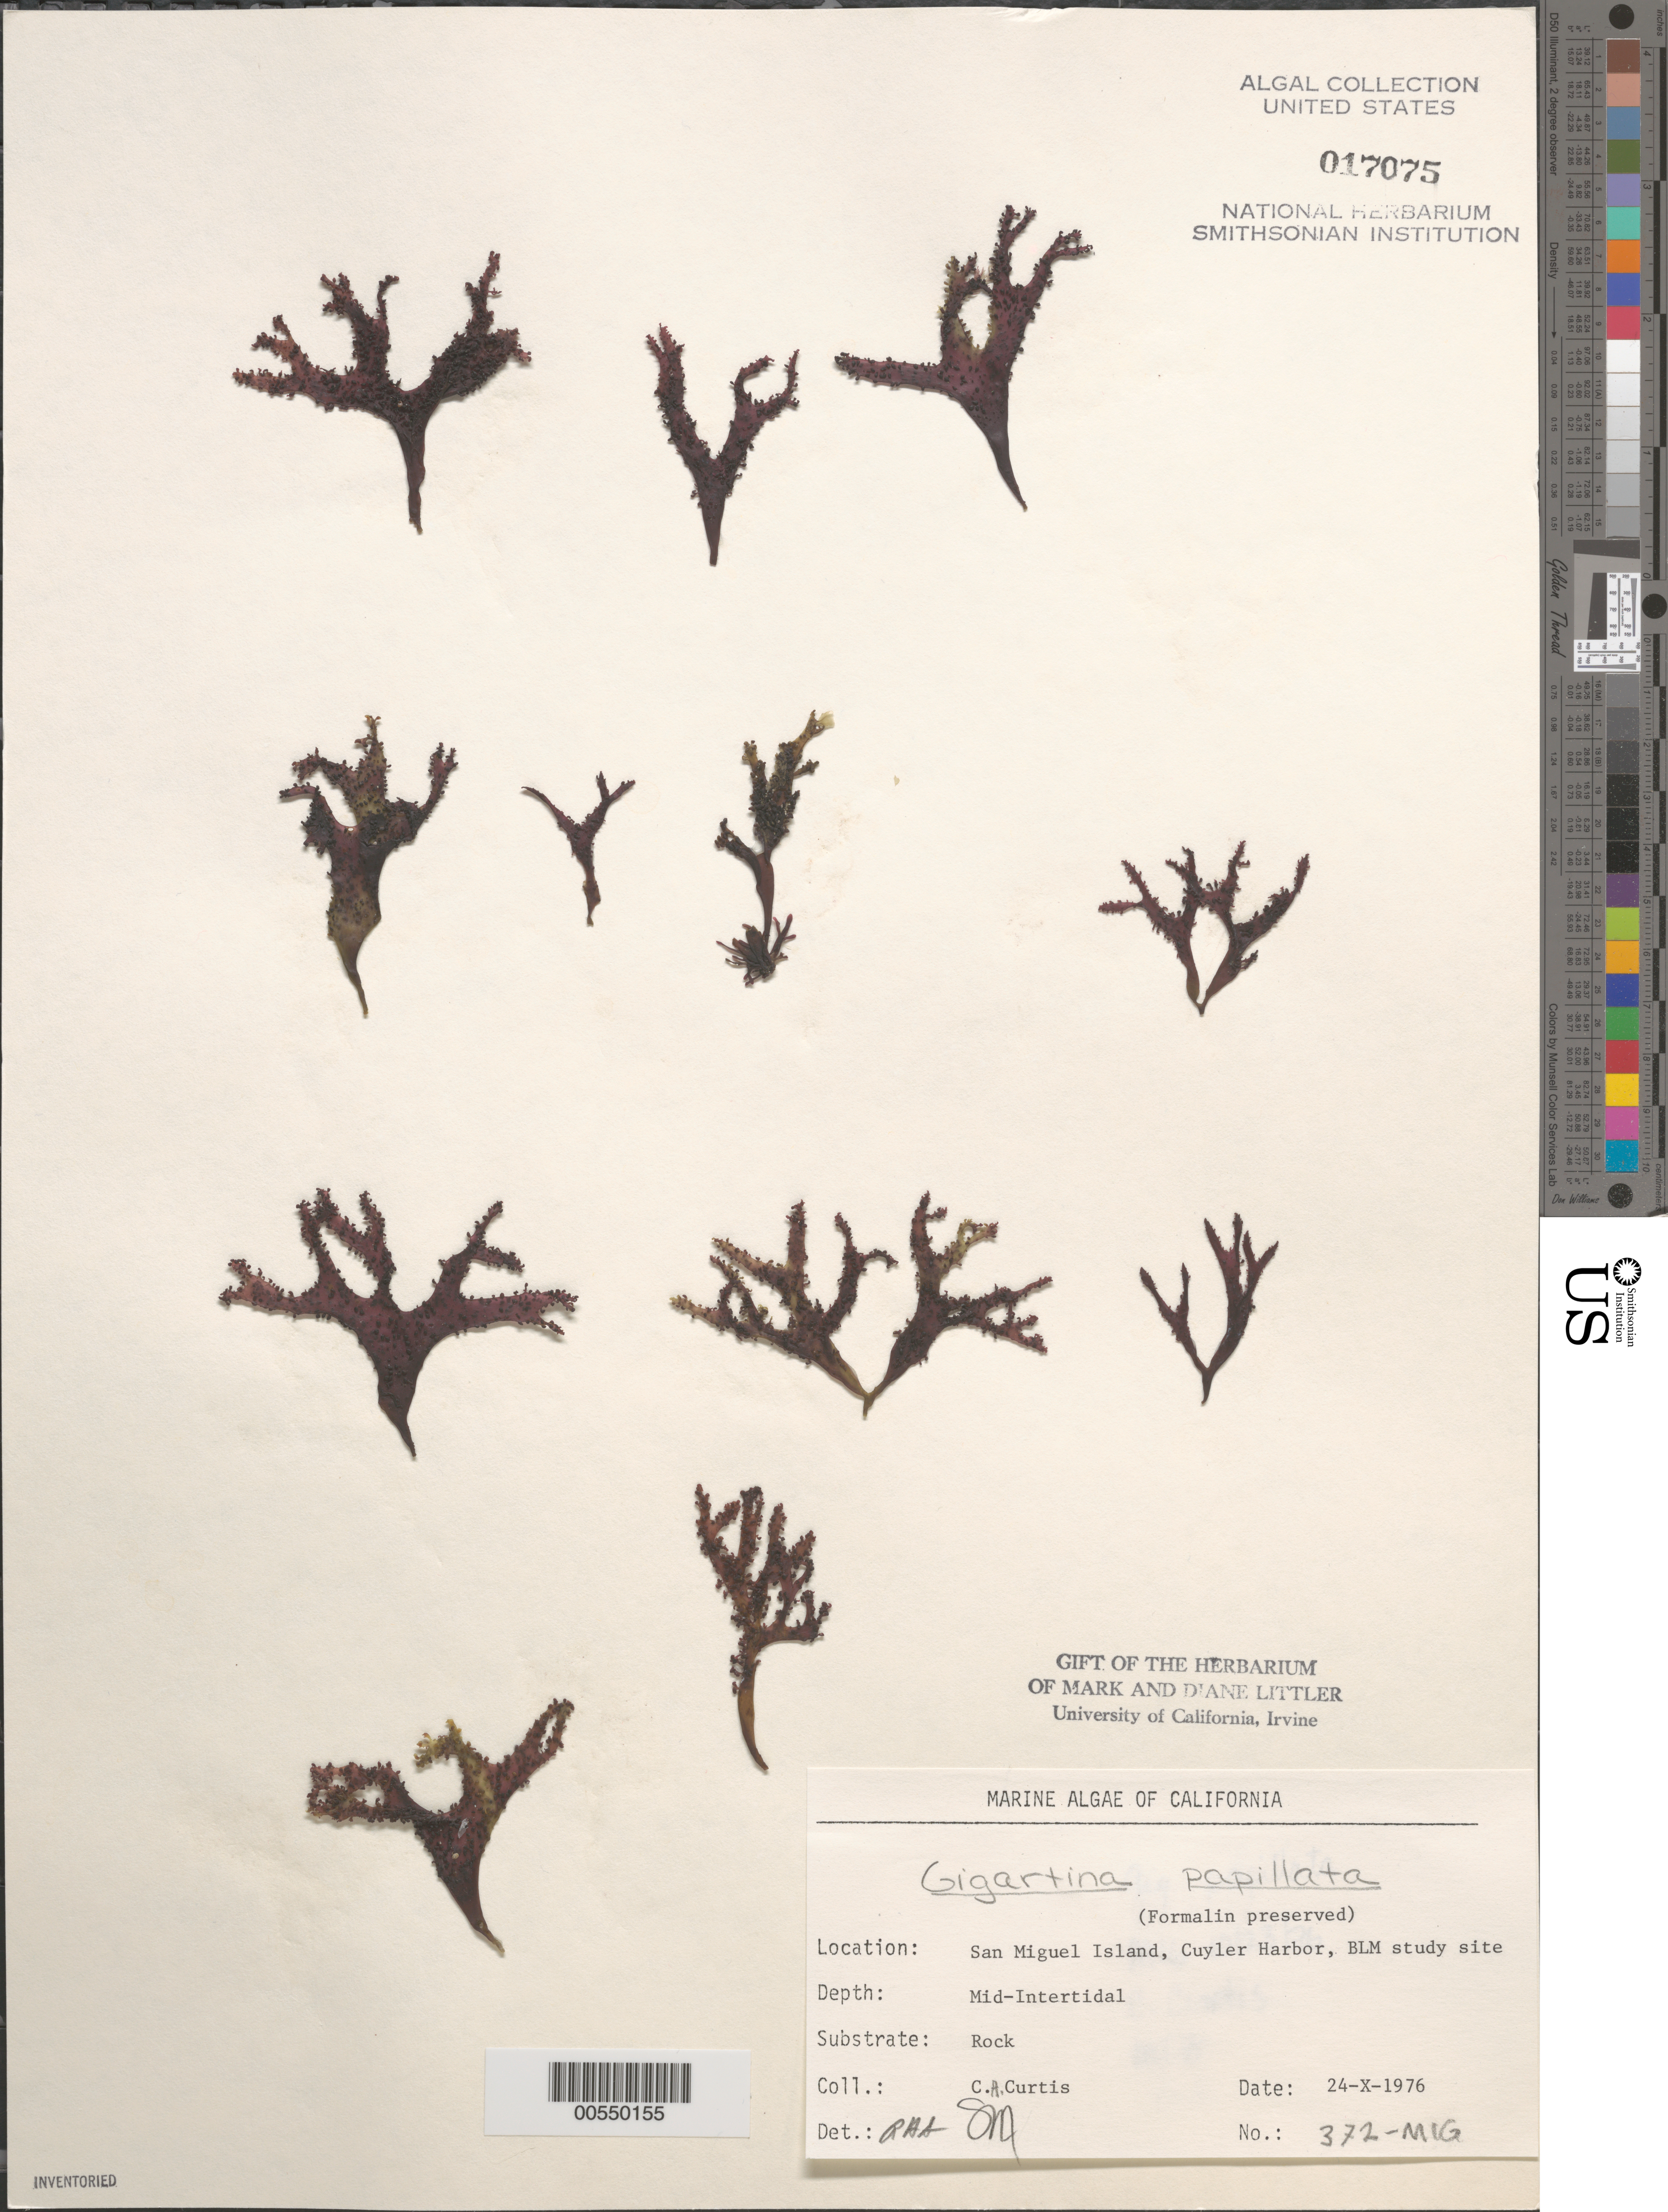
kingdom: Plantae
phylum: Rhodophyta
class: Florideophyceae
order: Gigartinales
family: Phyllophoraceae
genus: Mastocarpus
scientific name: Mastocarpus papillatus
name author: (C. Agardh) Kütz.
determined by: Algae name updating Project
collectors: C. Curtis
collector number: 372-mig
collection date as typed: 24 Oct 1976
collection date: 1976-10-24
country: United States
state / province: California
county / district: Santa Barbara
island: San Miguel Island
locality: Cuyler Harbor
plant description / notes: BLM-SOCALBIGHT Rocky Intertidal Survey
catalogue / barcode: US 17075